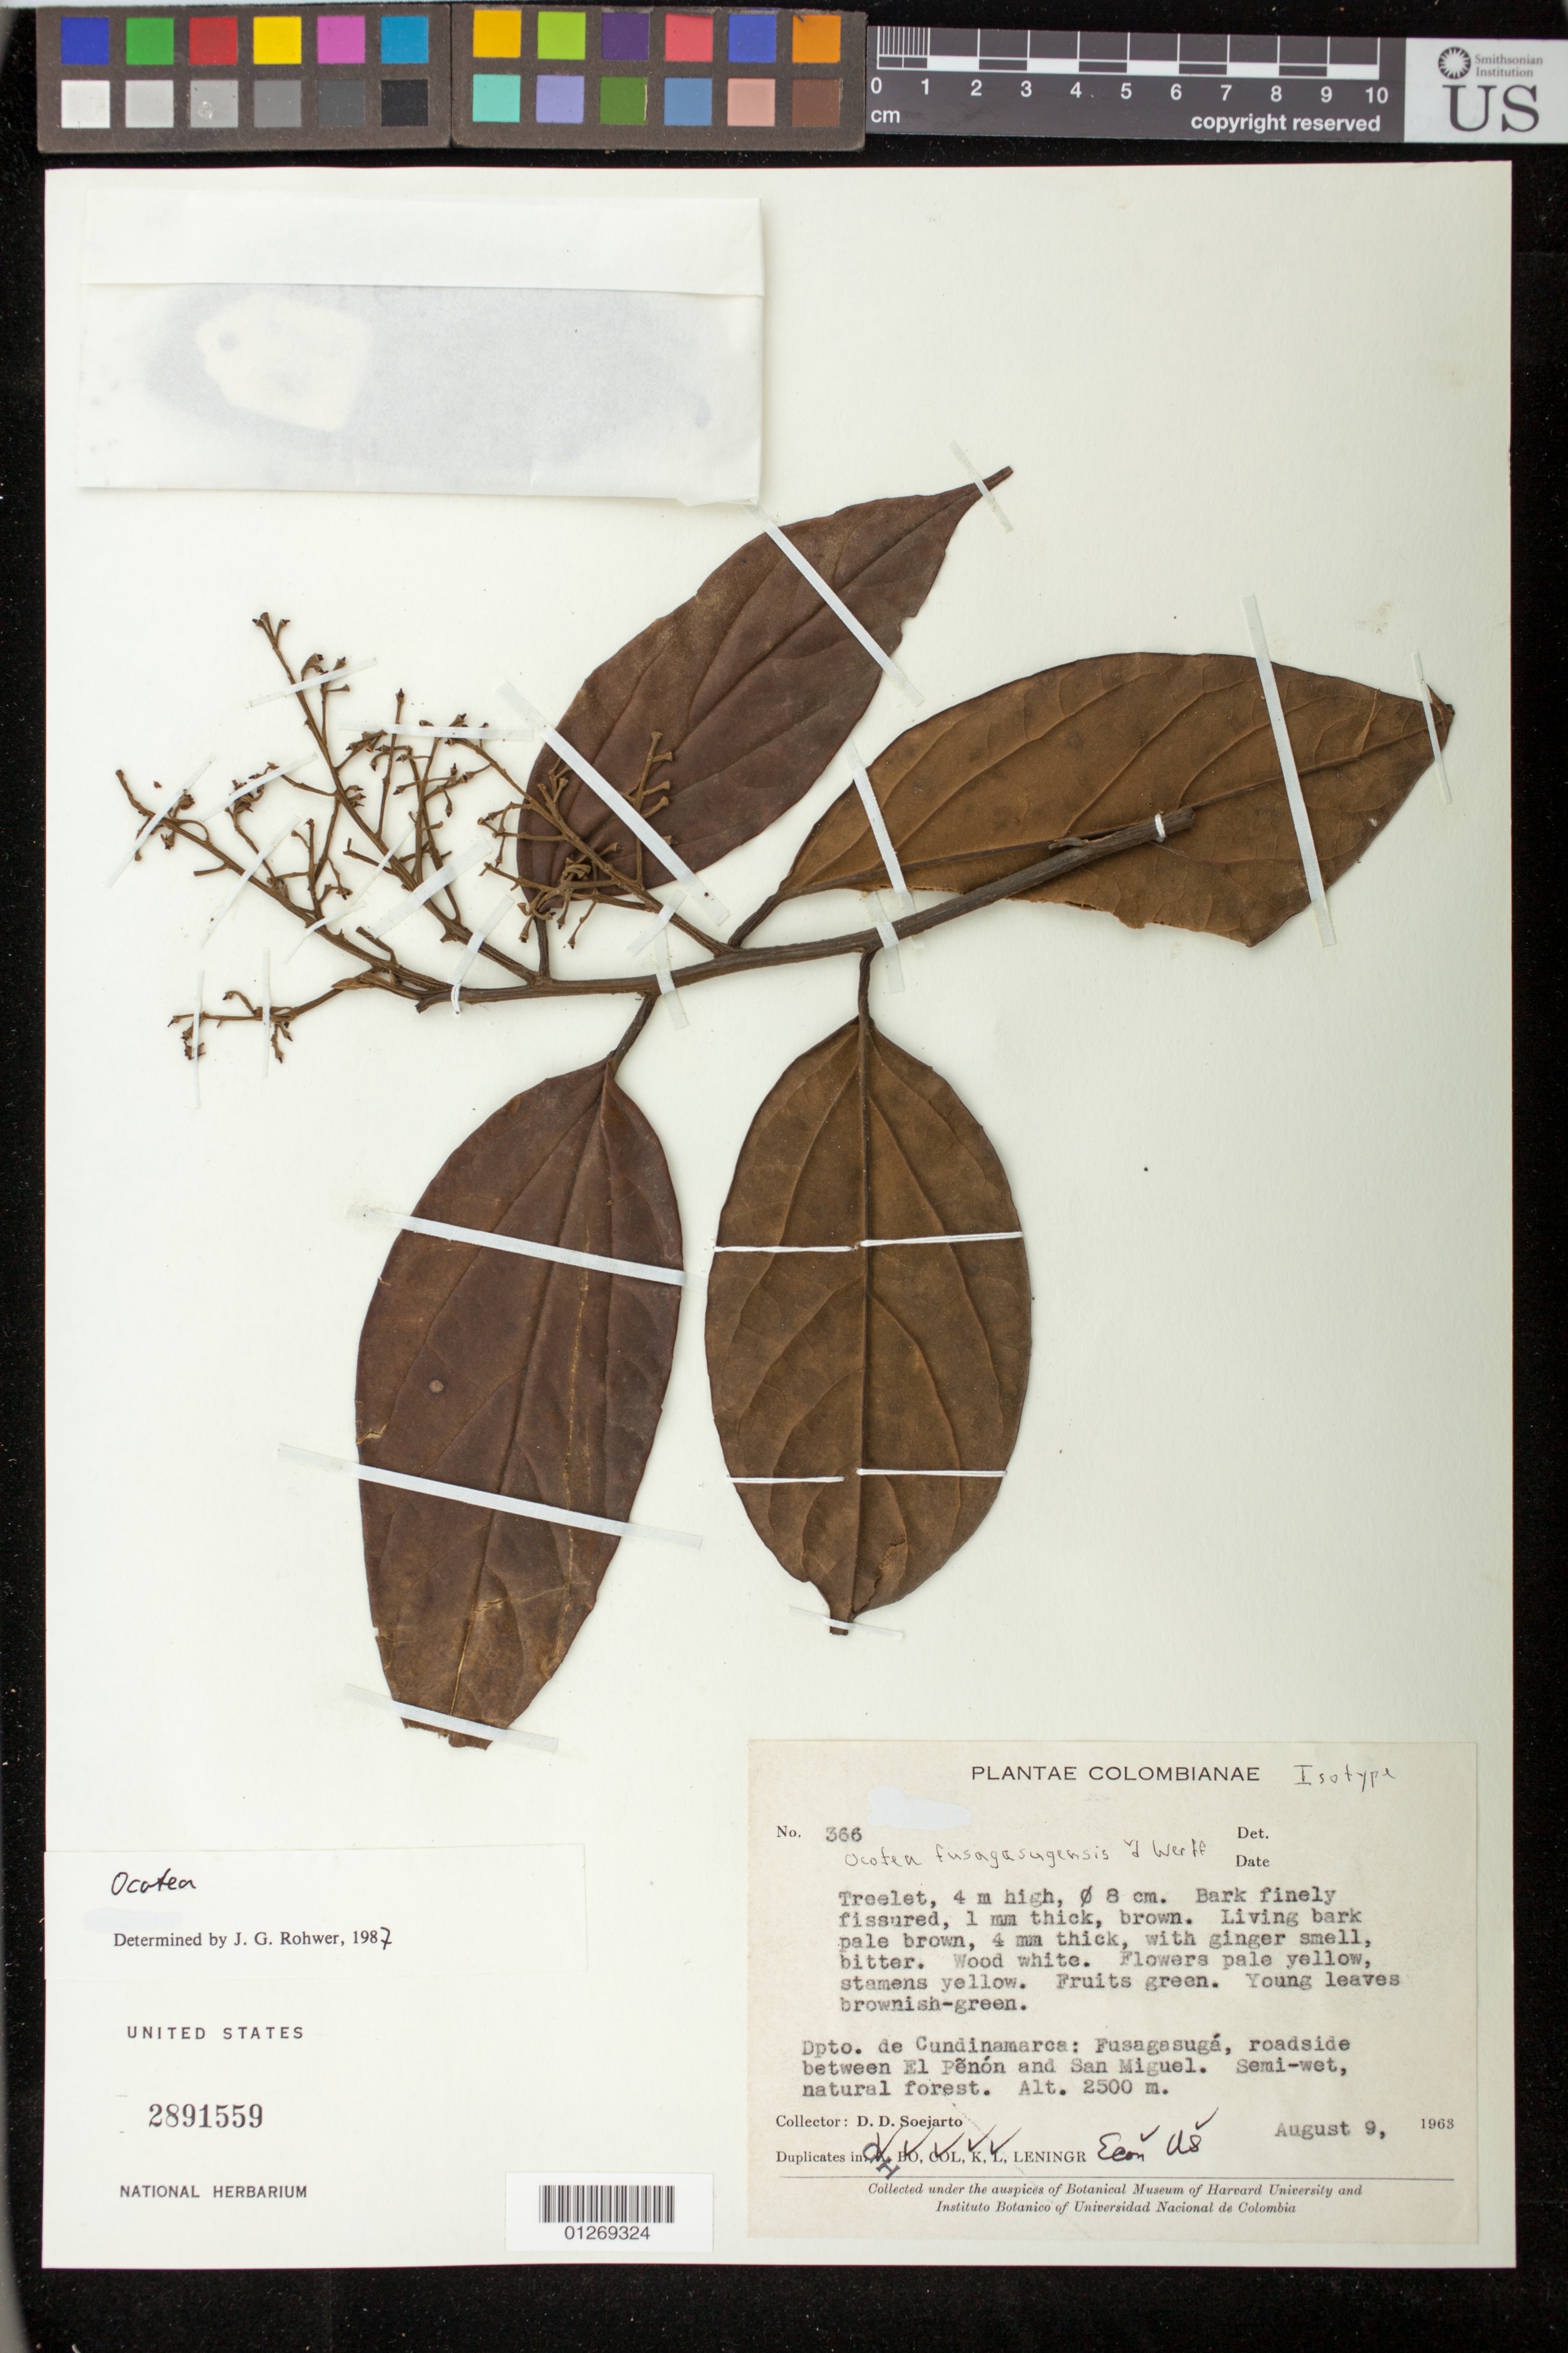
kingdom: Plantae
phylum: Tracheophyta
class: Magnoliopsida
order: Laurales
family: Lauraceae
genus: Ocotea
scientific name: Ocotea fusagasugensis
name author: van der Werff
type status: Isotype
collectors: D. D. Soejarto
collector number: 366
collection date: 1963-08-09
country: Colombia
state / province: Cundinamarca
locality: Dpto. de Cundinamarca: Fusagasugá, roadside between El Peñón and San Miguel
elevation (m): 2500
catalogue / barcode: US 2891559